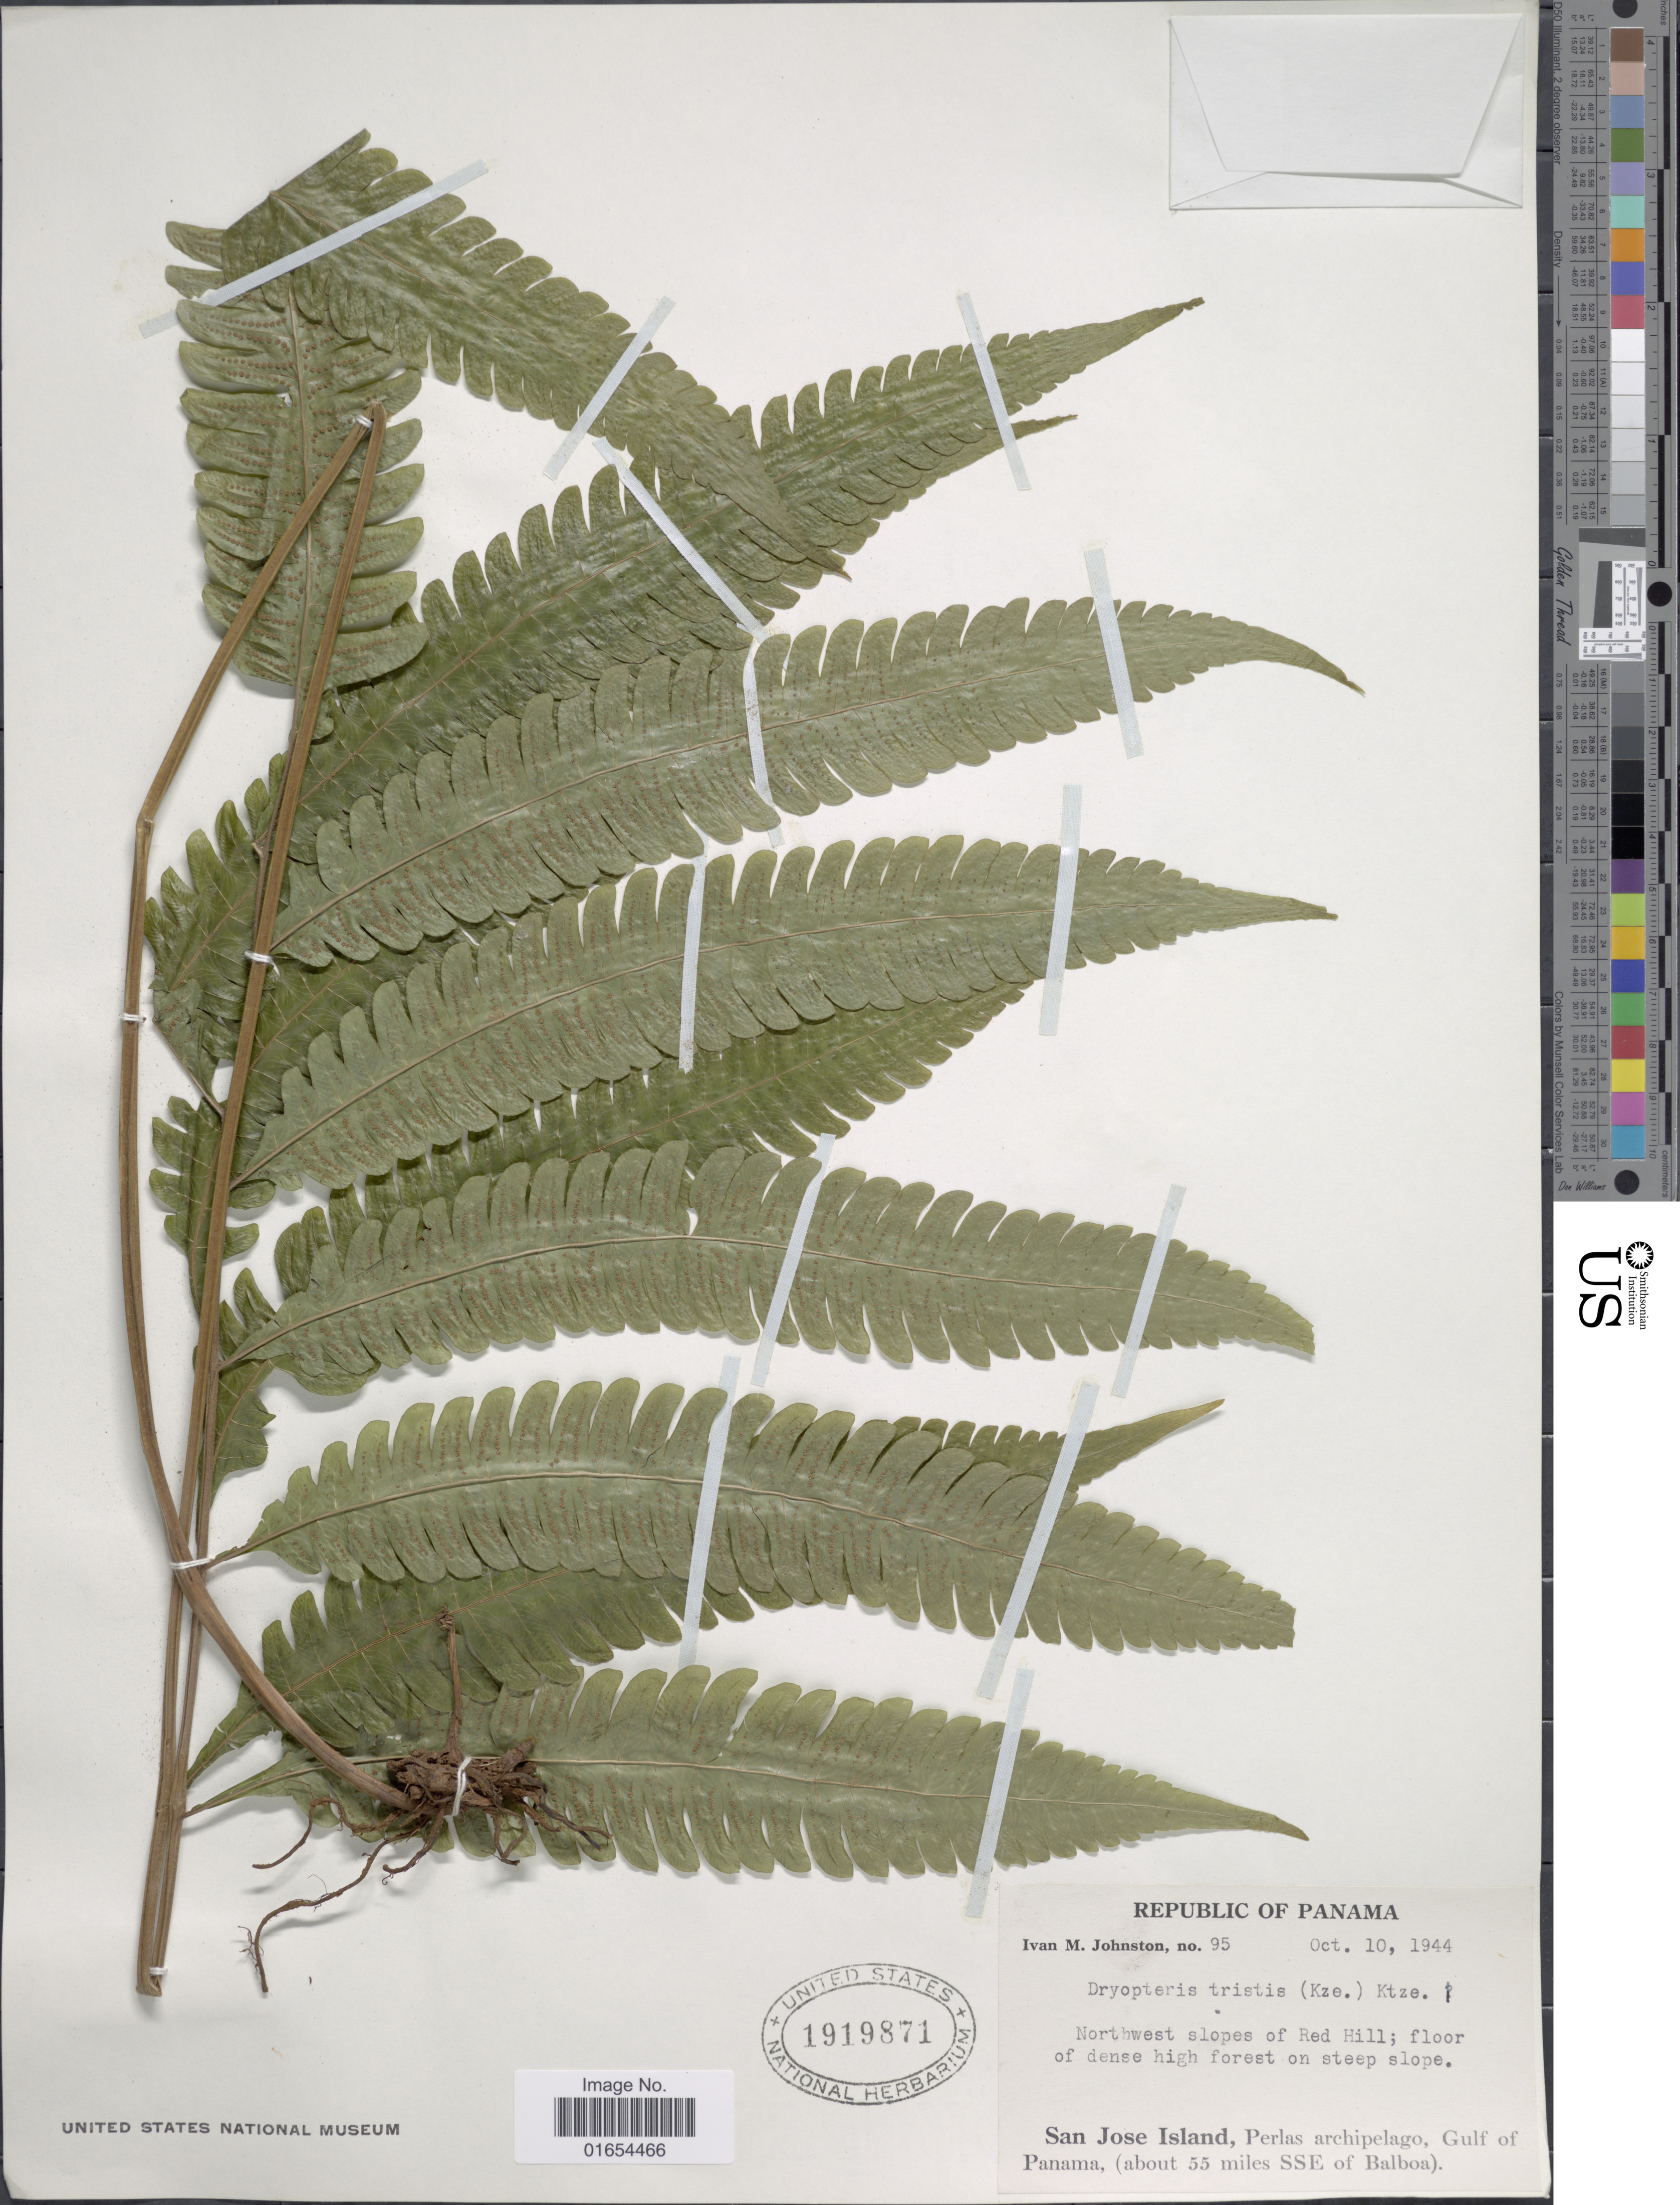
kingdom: Plantae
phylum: Tracheophyta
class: Polypodiopsida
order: Polypodiales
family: Thelypteridaceae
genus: Goniopteris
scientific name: Goniopteris tristis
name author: (Kuntze) Brade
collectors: I.M. Johnston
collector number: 95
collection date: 1944-09-10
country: Panama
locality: Northwest slopes of Red Hill; floor of dense high forest on steep slope. San Jose Island, Perlas archipelago, Gulf of Panama, (about 55 miles SSE of Balboa)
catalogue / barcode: US 1919871